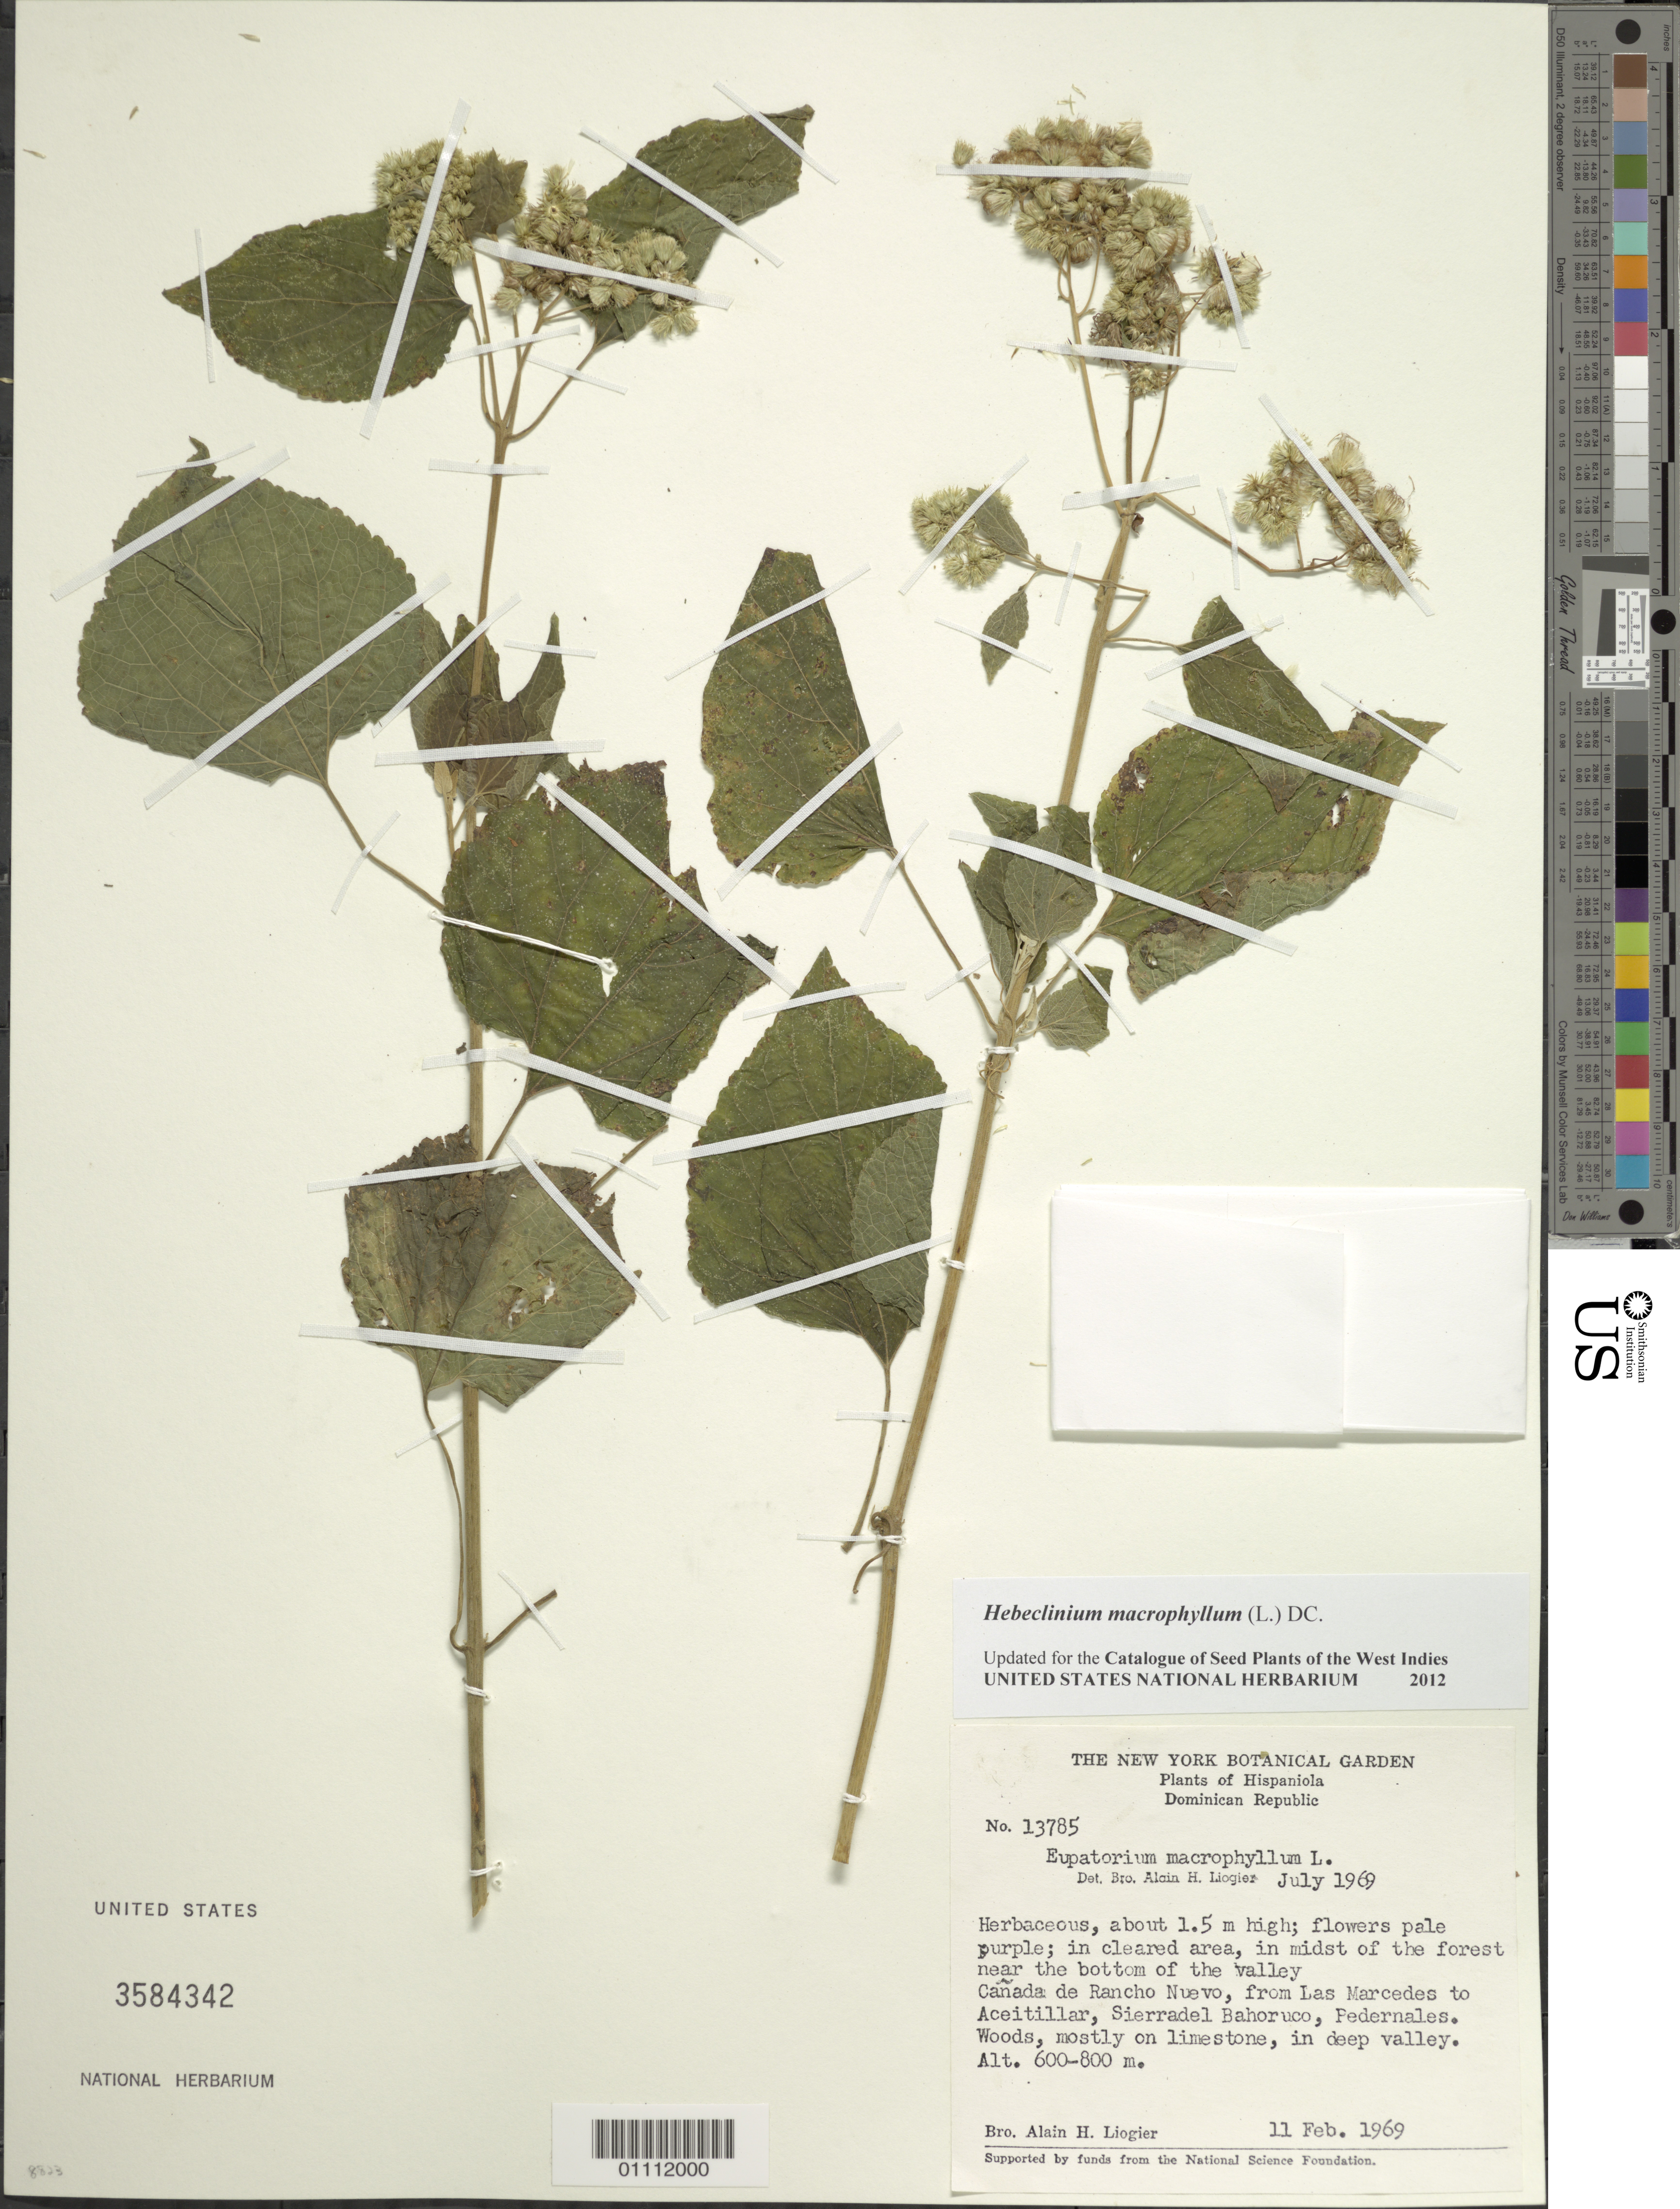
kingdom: Plantae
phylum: Tracheophyta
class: Magnoliopsida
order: Asterales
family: Asteraceae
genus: Hebeclinium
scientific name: Hebeclinium macrophyllum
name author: (L.) DC.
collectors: A. H. Liogier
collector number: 13785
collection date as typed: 11 Feb 1969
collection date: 1969-02-11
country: Dominican Republic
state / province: Pedernales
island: Hispaniola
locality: Sierra del Bahoruco, Cañada de Rancho Nuevo, from Las Mercedes to Aceitillar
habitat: Woods, mostly on limestone, in deep valley; in cleared area, in midst of the forest near the bottom of the valley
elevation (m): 600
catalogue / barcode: US 3584342